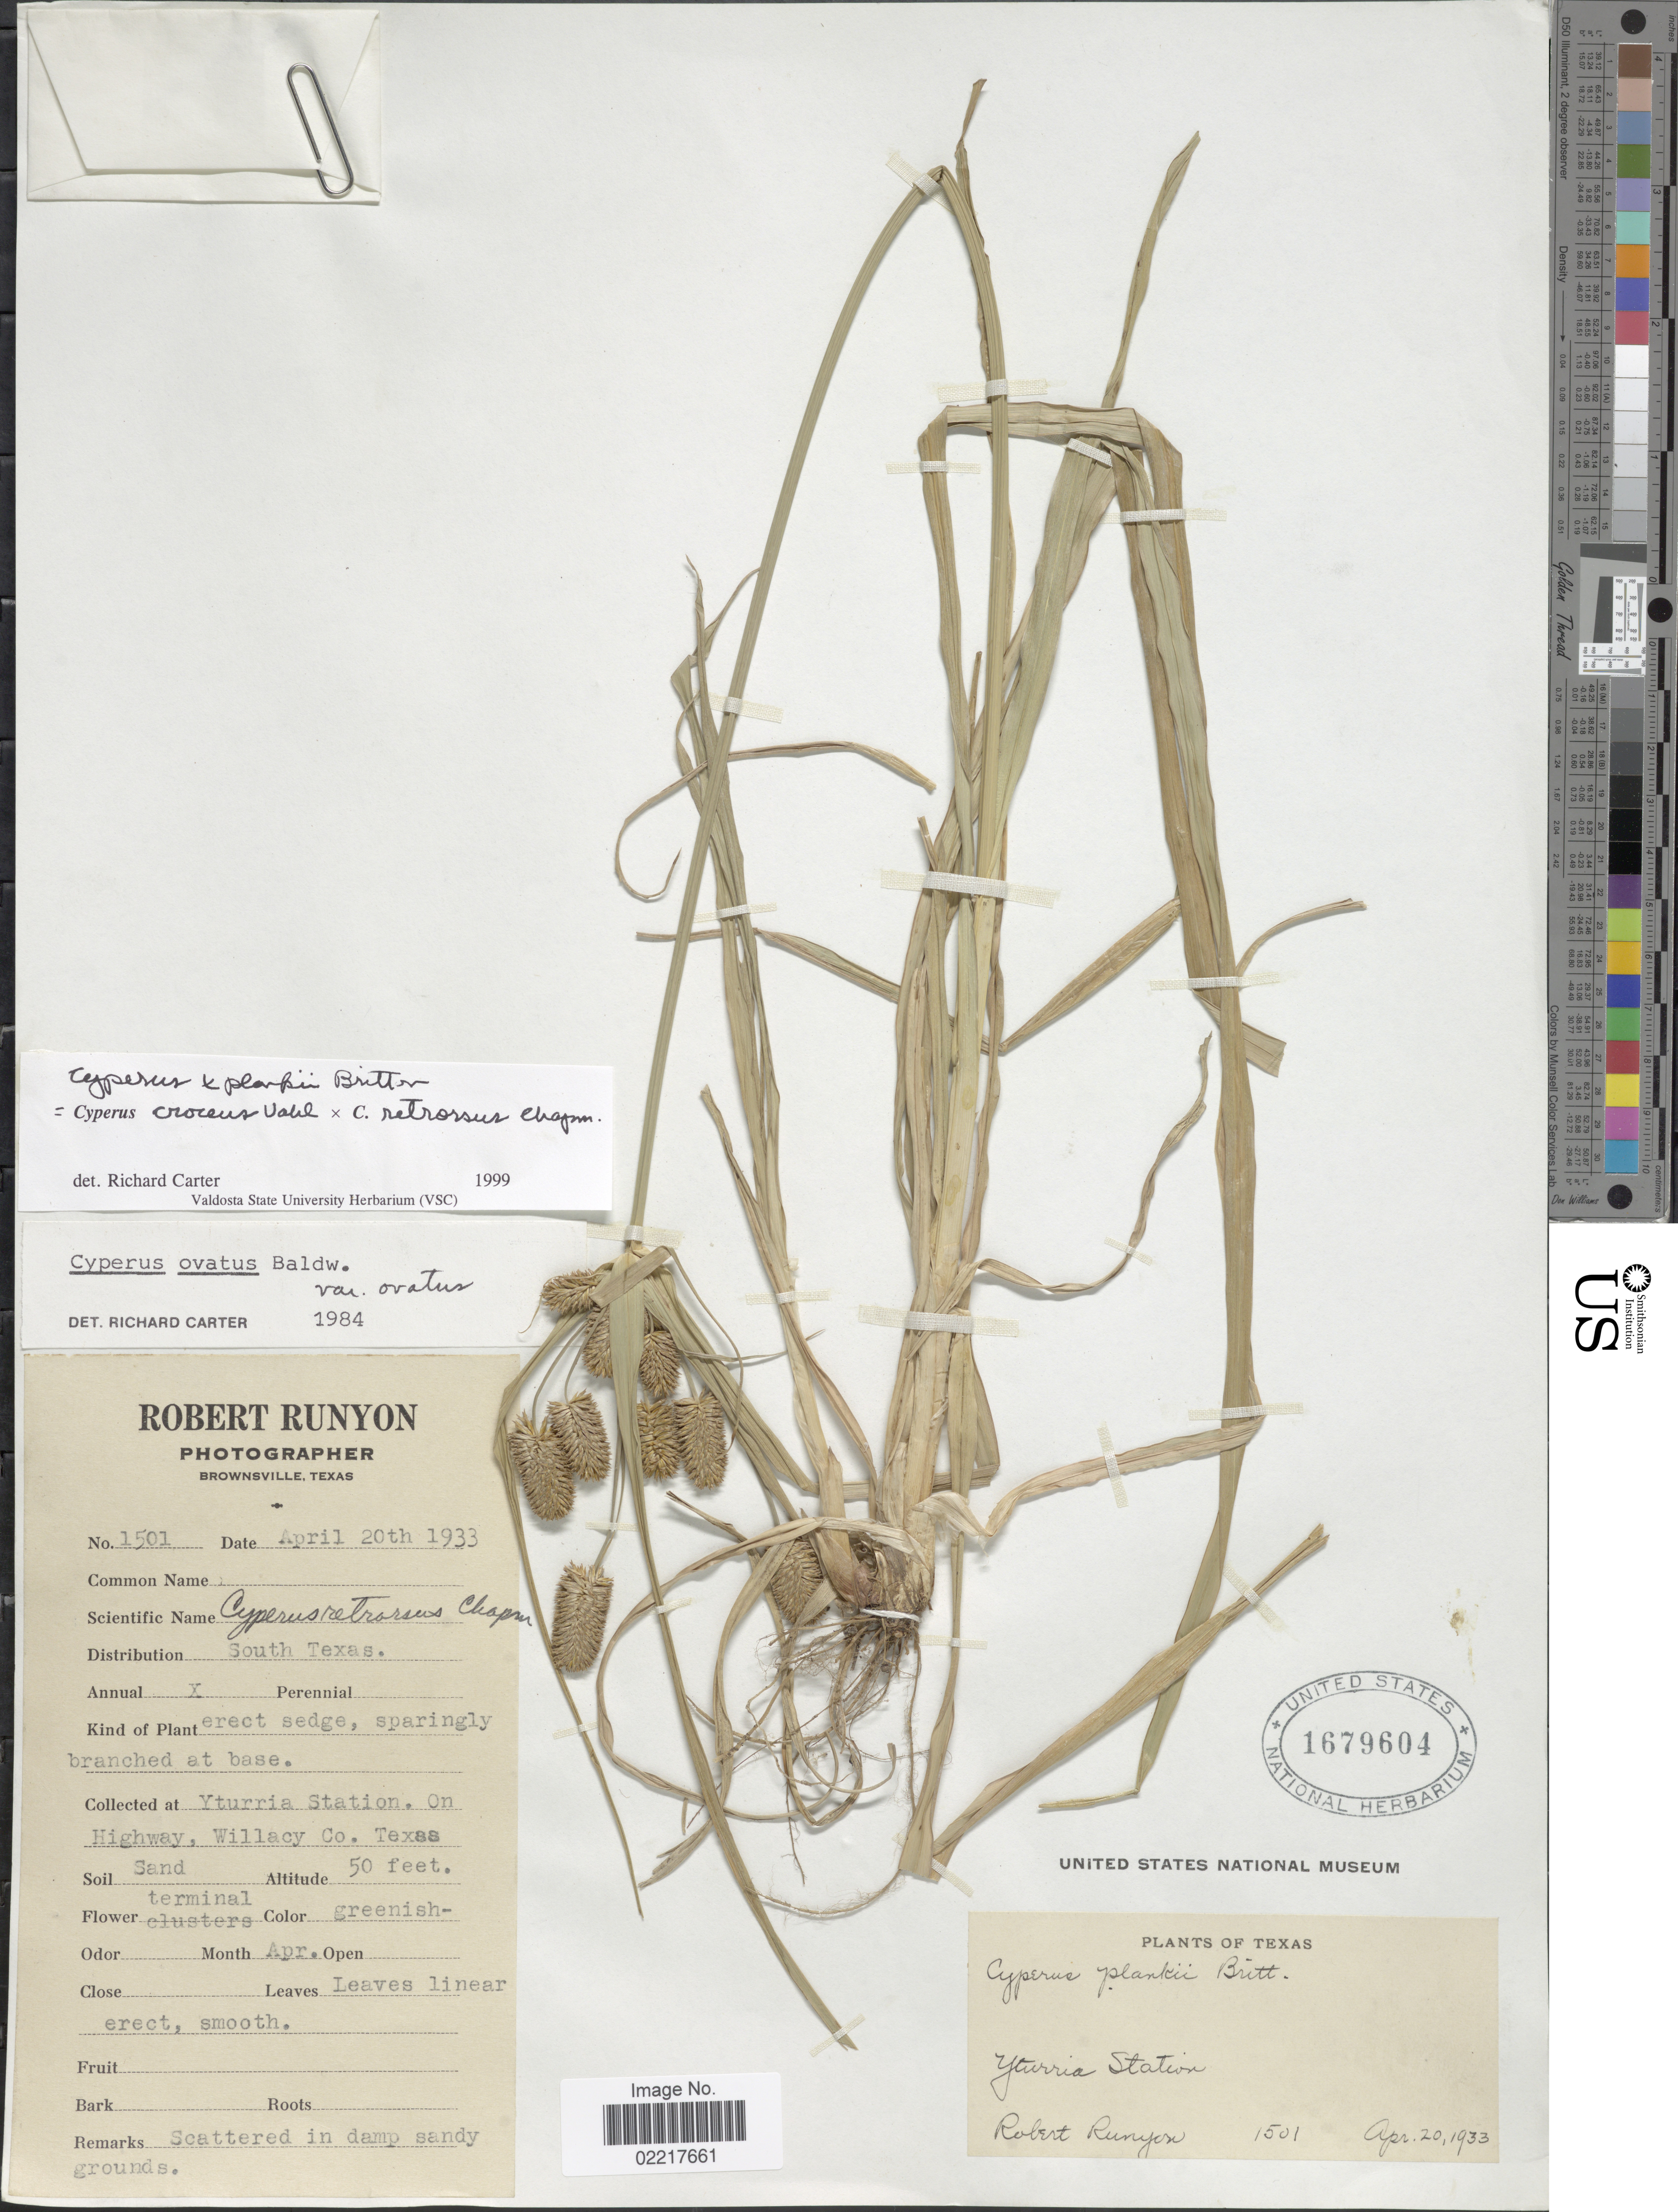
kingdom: Plantae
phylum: Tracheophyta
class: Liliopsida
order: Poales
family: Cyperaceae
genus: Cyperus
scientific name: Cyperus x plankii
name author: Britton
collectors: R. Runyon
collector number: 1501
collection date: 1933-04-20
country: United States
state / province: Texas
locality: South Texas [unsure placement] Yturria Station. On Highway, Willacy Co.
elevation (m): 15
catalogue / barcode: US 1679604